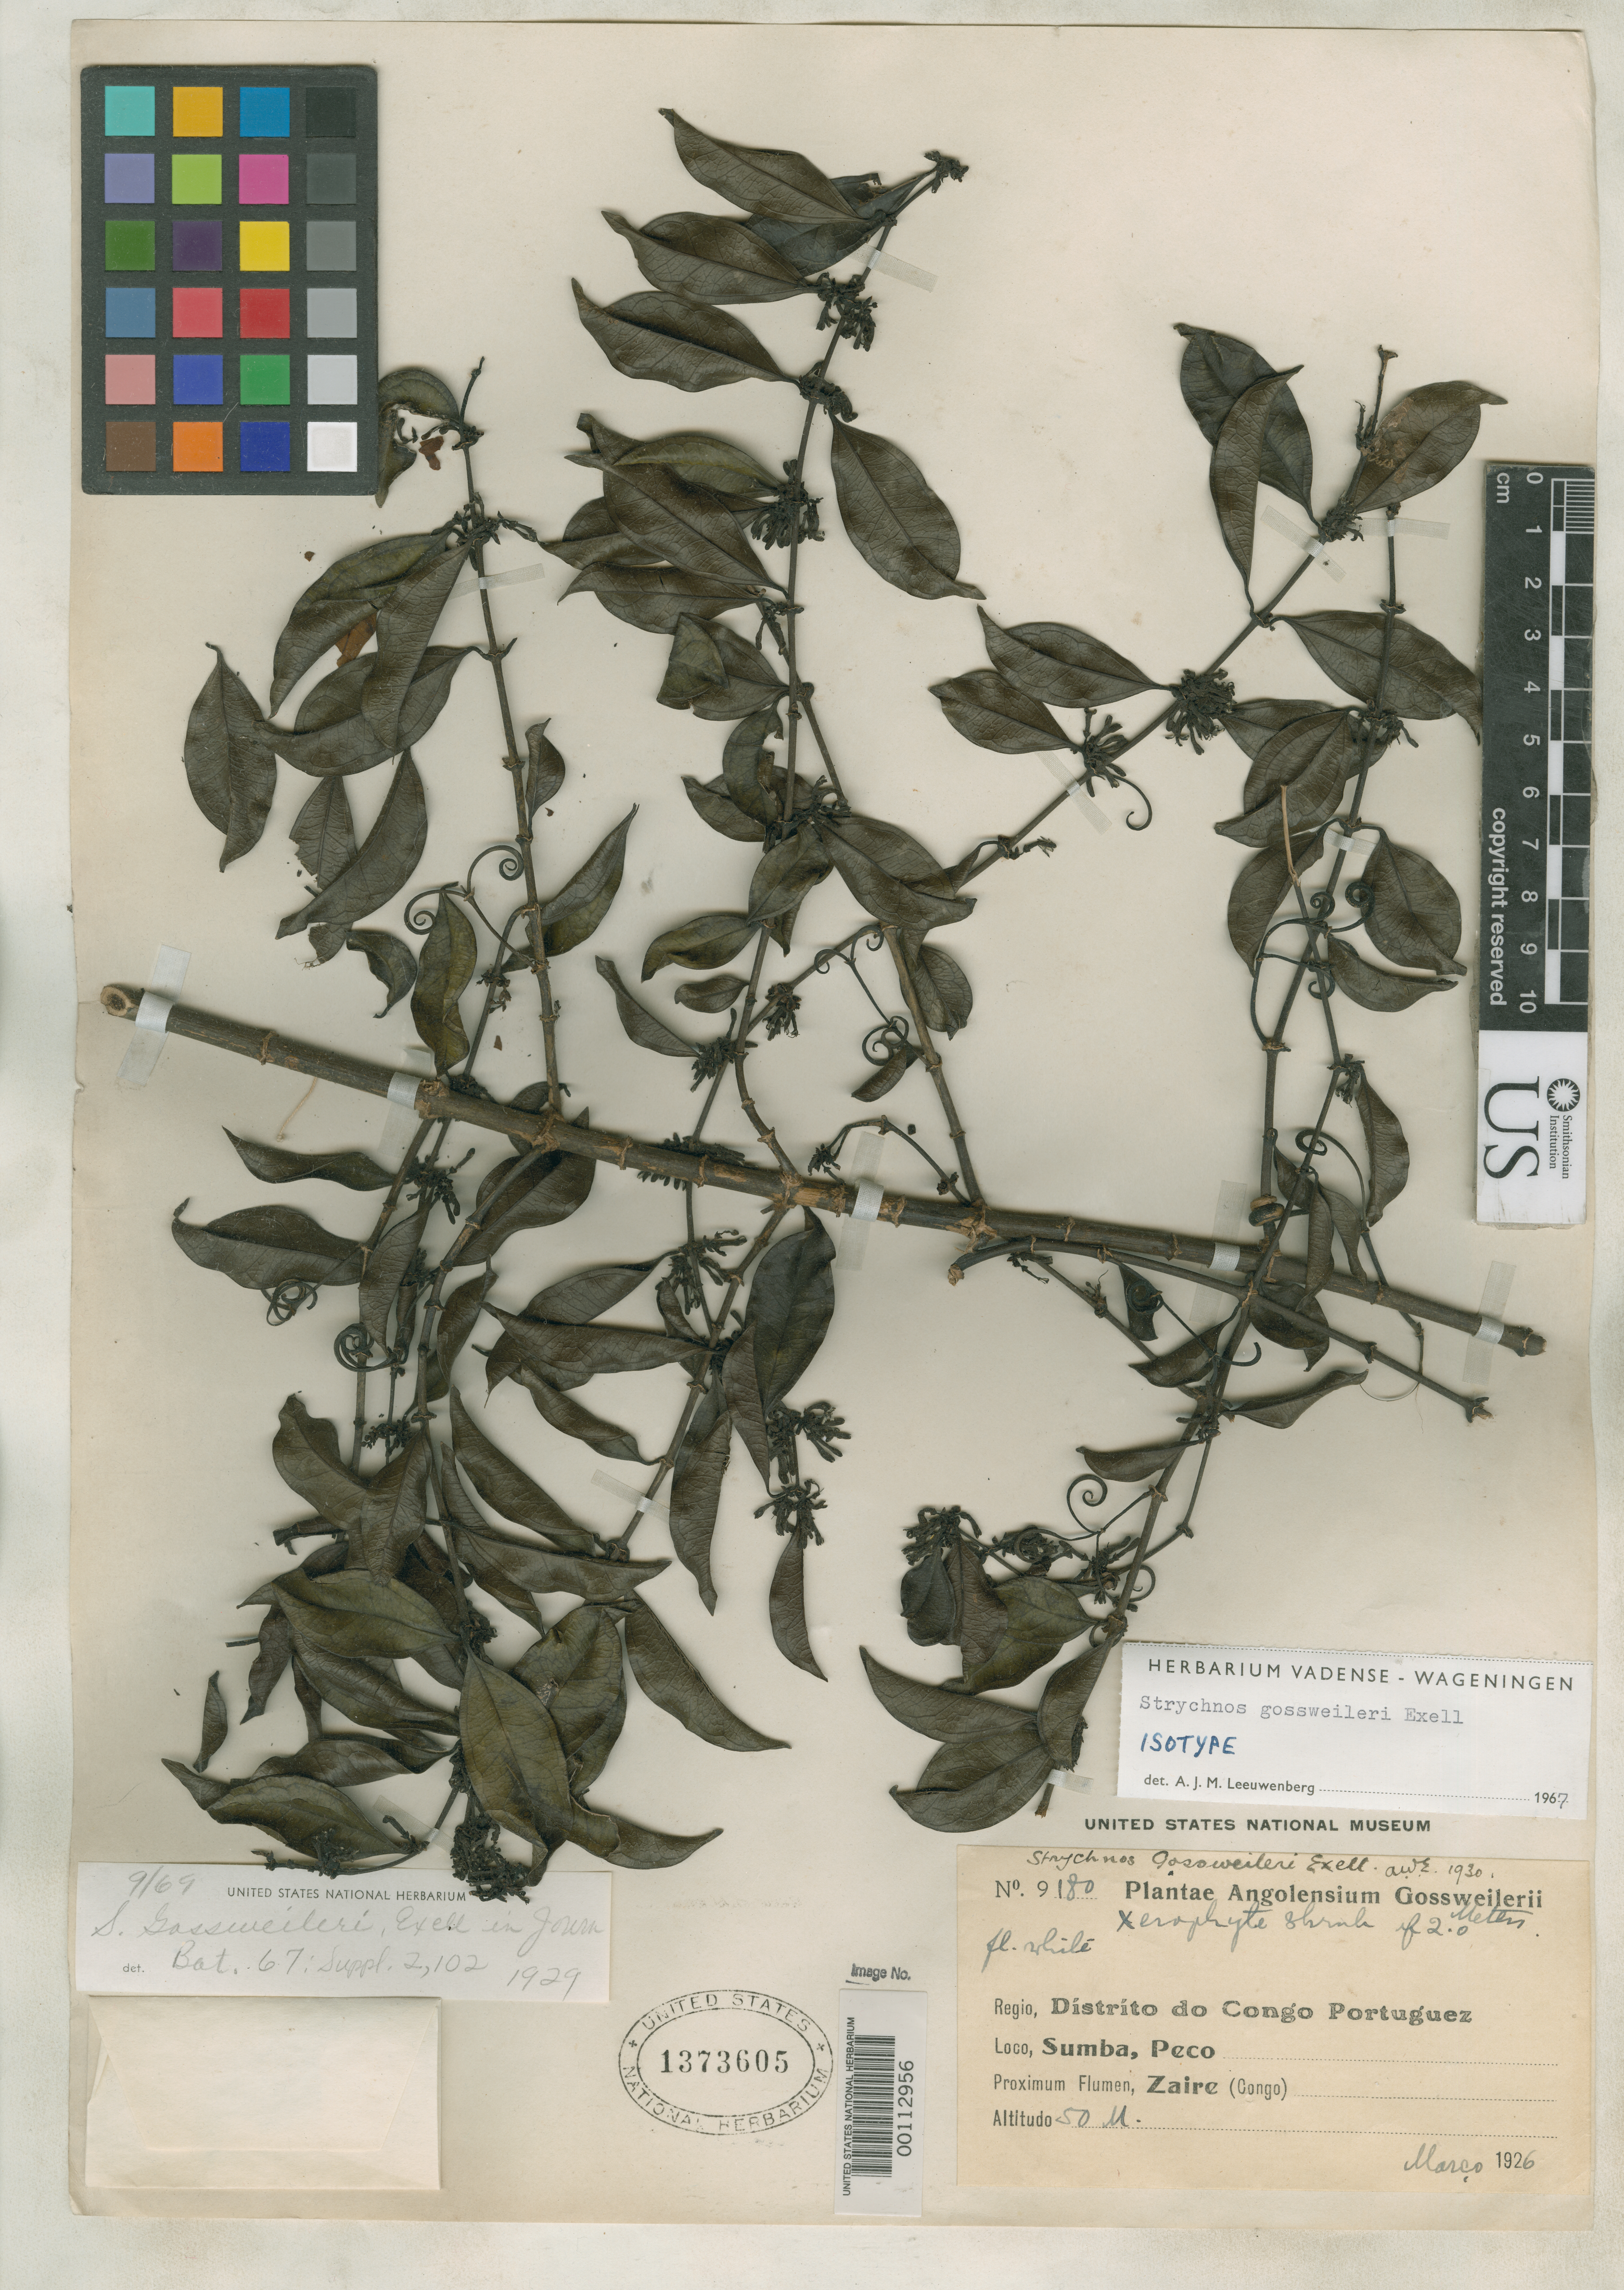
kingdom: Plantae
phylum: Tracheophyta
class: Magnoliopsida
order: Gentianales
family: Loganiaceae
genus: Strychnos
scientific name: Strychnos gossweileri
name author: Exell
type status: Isotype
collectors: J. Gossweiler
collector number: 9180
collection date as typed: Mar 1926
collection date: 1926-03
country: Angola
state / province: Zaire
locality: Santo Antonio do Zaire.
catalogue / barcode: US 1373605